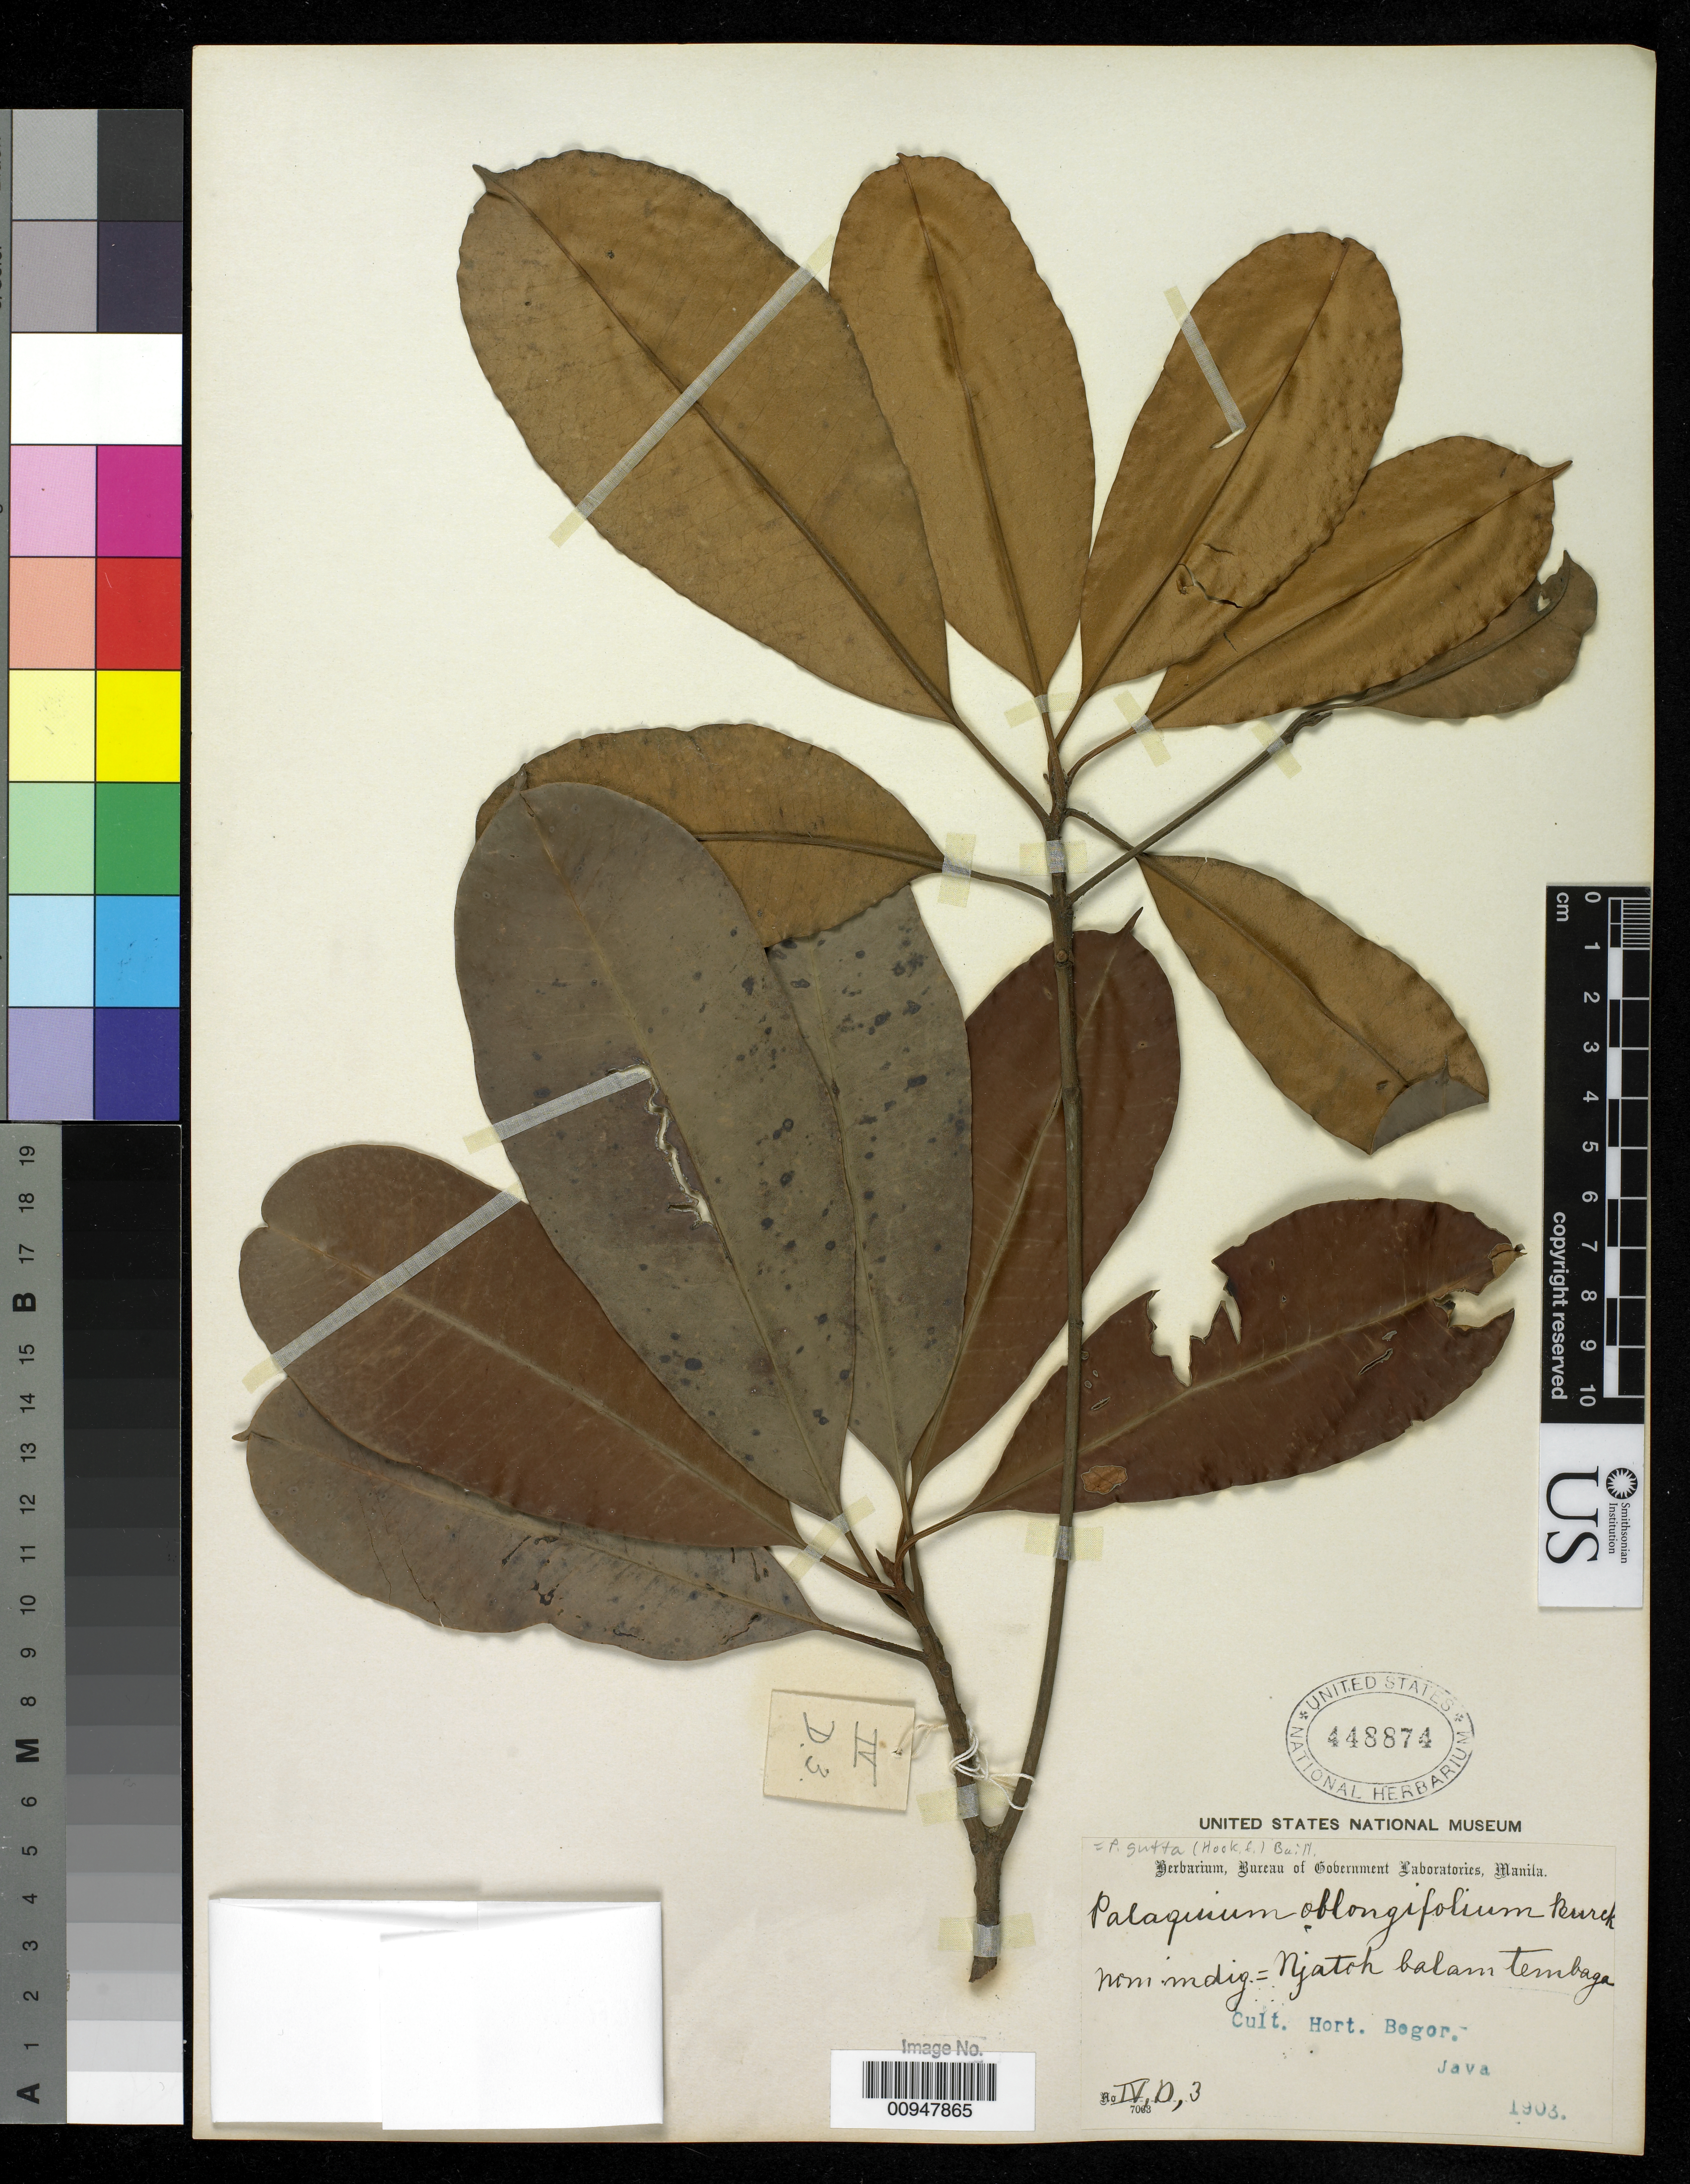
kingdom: Plantae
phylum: Tracheophyta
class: Magnoliopsida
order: Ericales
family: Sapotaceae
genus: Palaquium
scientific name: Palaquium gutta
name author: (Hook.) Baill.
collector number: IV D 3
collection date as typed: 1903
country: Indonesia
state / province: Java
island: Java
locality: Bogor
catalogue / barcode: US 448874